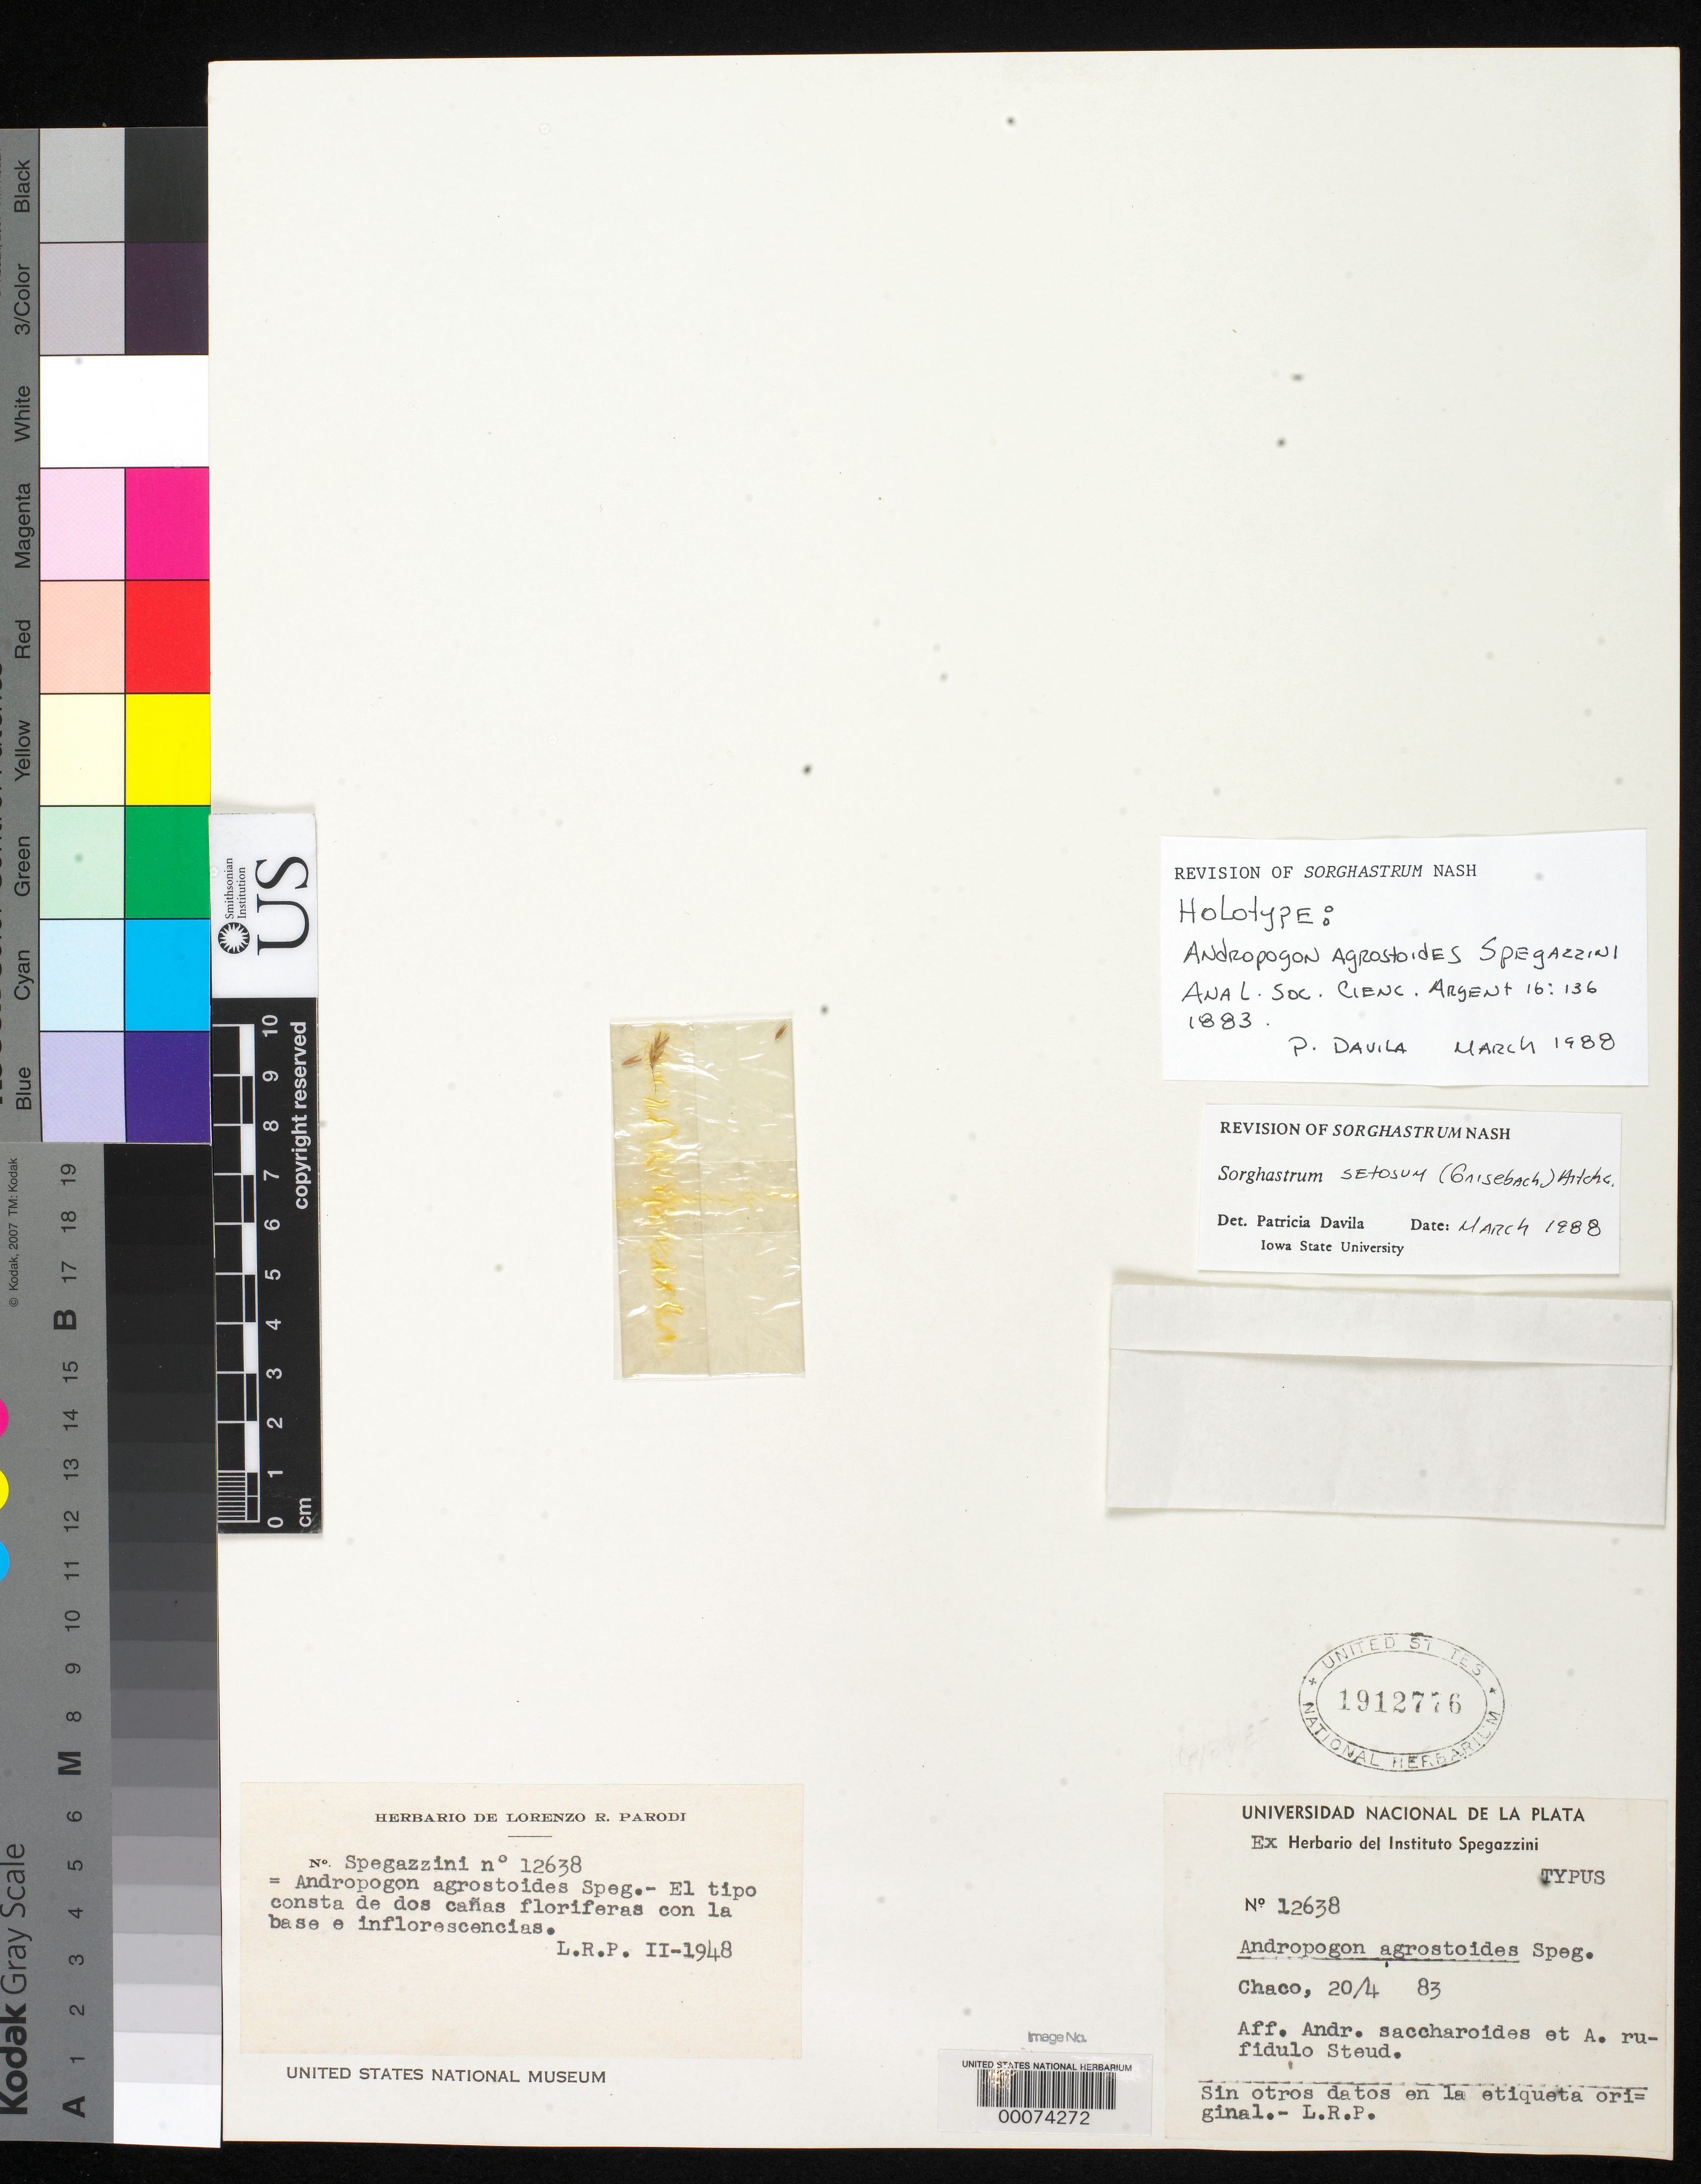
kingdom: Plantae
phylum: Tracheophyta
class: Liliopsida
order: Poales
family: Poaceae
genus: Andropogon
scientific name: Andropogon agrostoides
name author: Speg.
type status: Type Fragment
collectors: C. L. Spegazzini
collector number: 12638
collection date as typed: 20 Apr 1883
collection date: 1883-04-20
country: Argentina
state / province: Chaco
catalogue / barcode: US 1912776